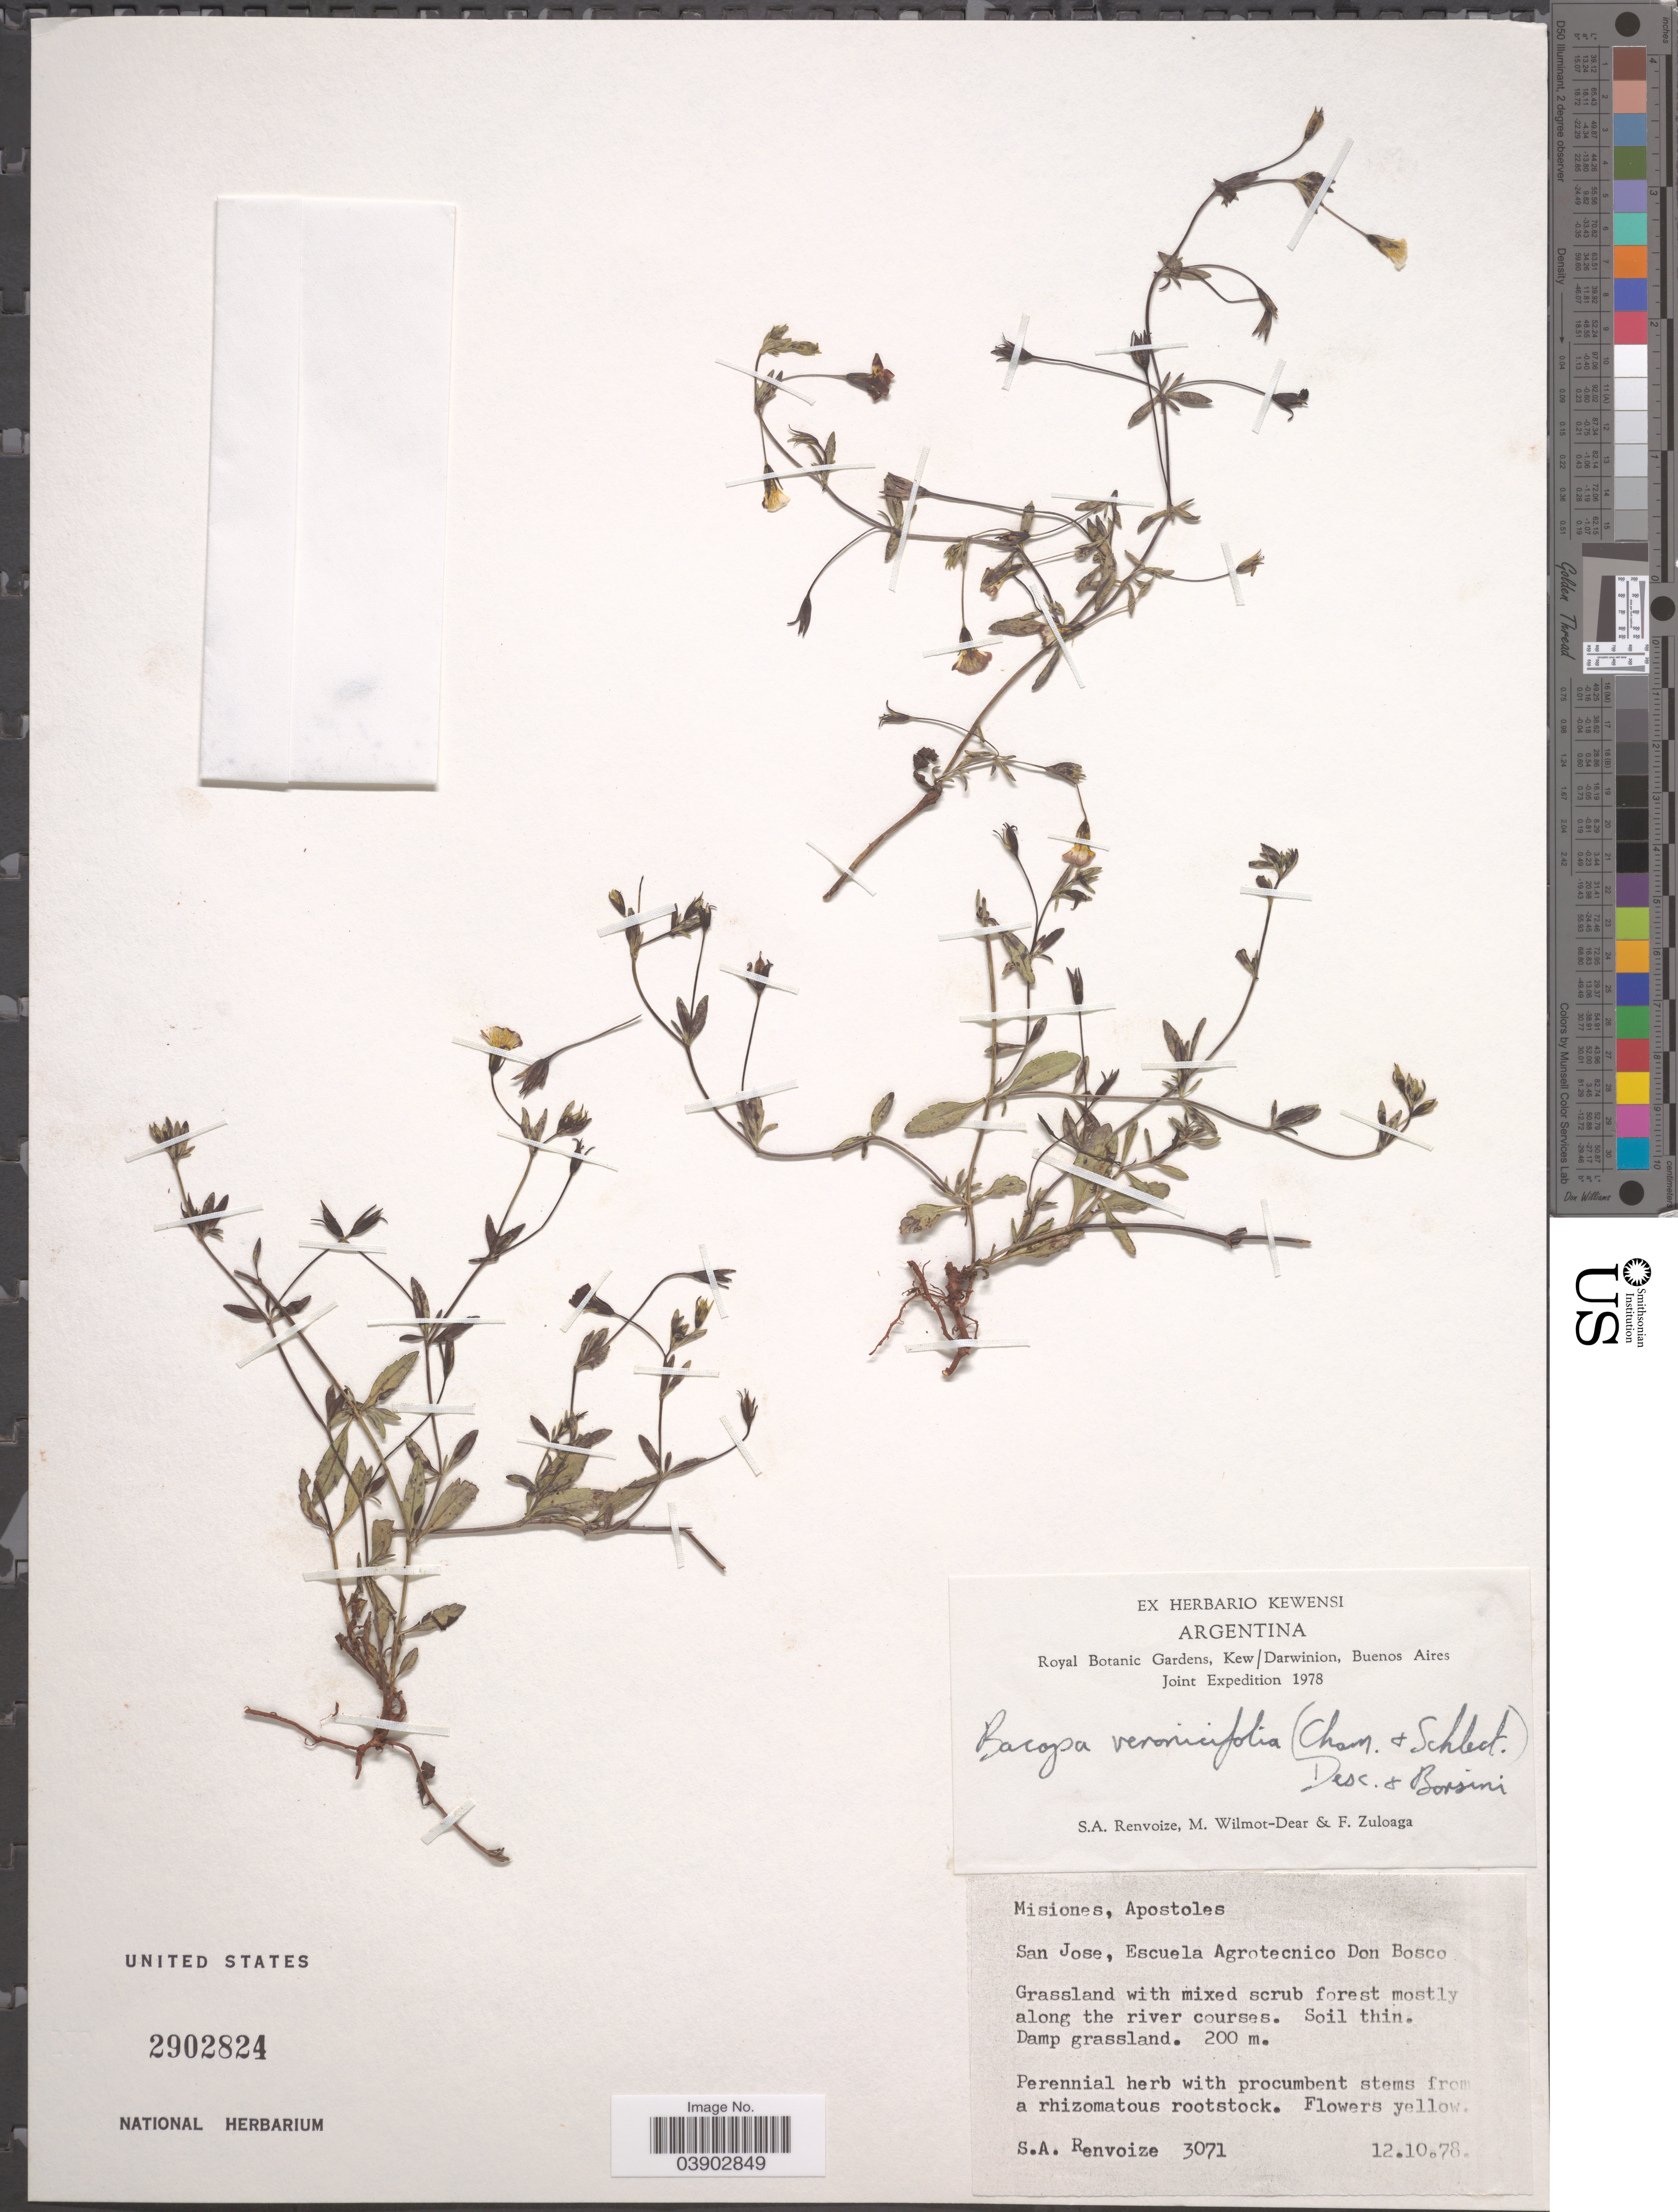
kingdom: Plantae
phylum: Tracheophyta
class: Magnoliopsida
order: Lamiales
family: Plantaginaceae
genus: Mecardonia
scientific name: Mecardonia flagellaris subsp. flagellaris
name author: (Cham. & Schltdl.) Rossow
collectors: S. A. Renvoize, M. Wilmot-Dear & F. Zuloaga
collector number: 3071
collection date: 1978-10-12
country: Argentina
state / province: Misiones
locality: Misiones, Apostoles. San Jose, Escuela Agrotecnico Don Bosco.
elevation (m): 200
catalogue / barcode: US 2902824